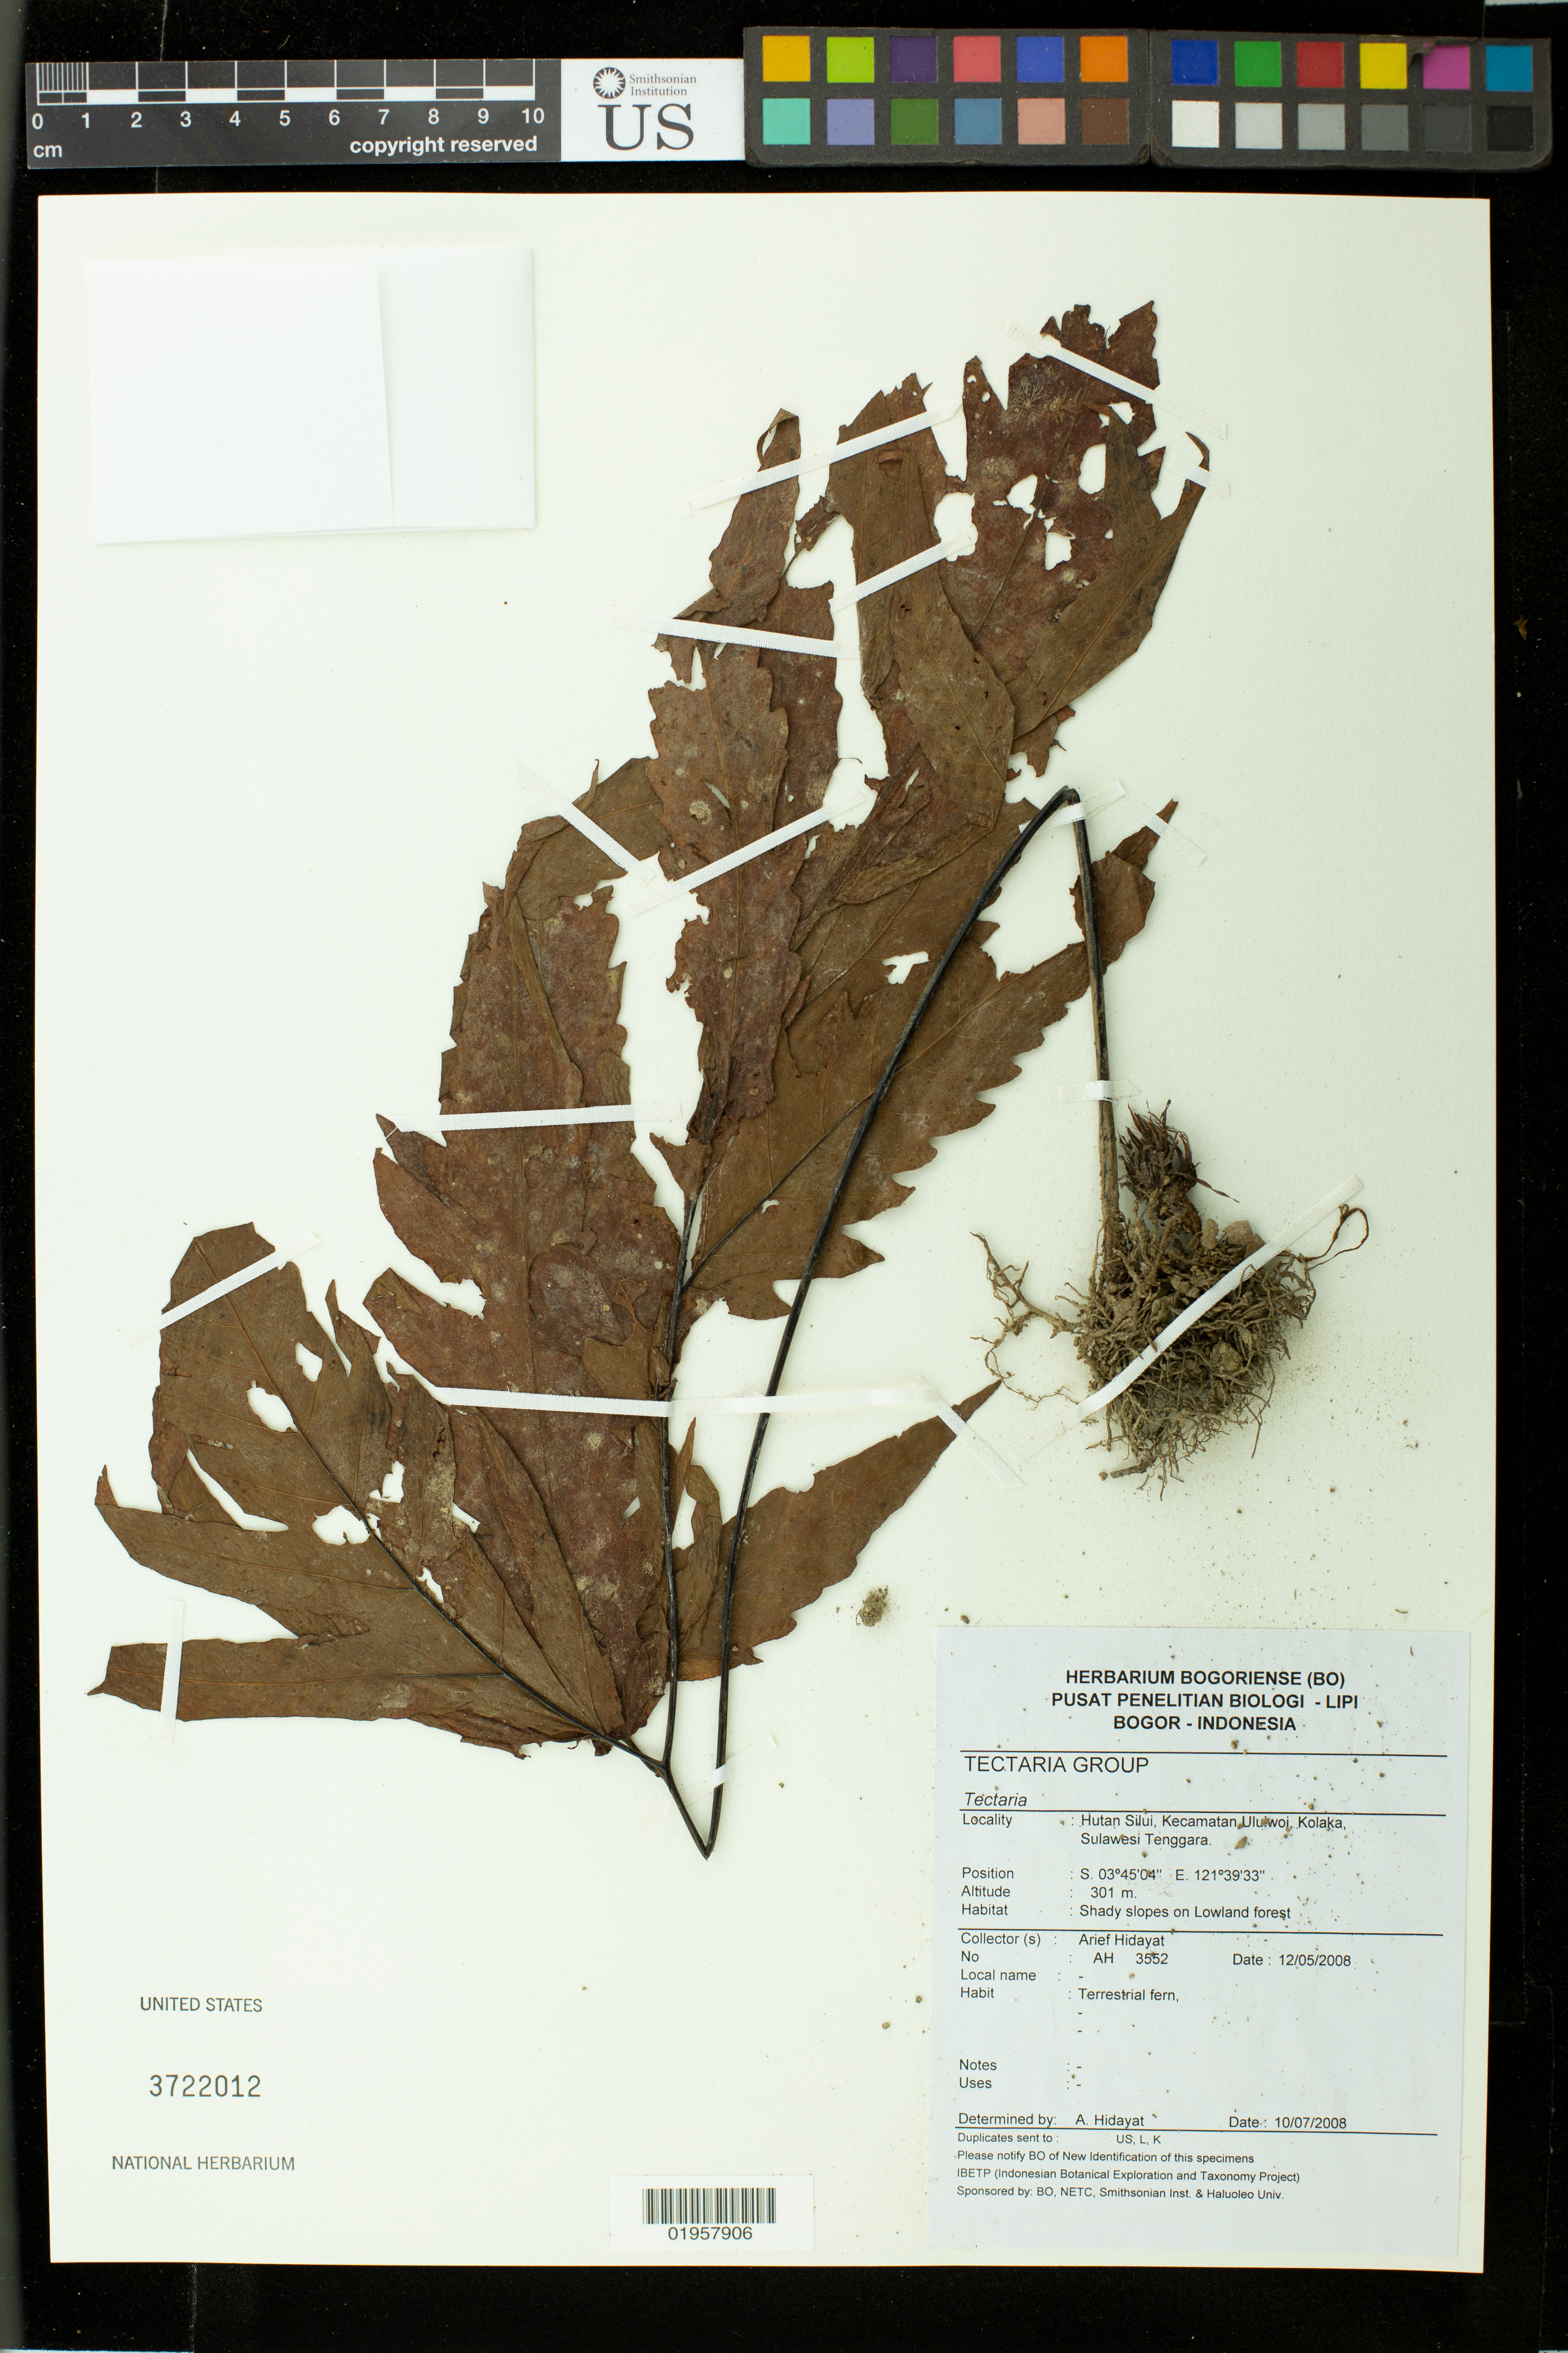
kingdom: Plantae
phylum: Tracheophyta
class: Polypodiopsida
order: Polypodiales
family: Tectariaceae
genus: Tectaria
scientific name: Tectaria sp.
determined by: Hidayat, Arief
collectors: A. Hidayat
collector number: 3552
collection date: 2008-05-12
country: Indonesia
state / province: Sulawesi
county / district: Sulawesi Tenggara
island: Sulawesi Island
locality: Sulawesi Tenggara [Southeast Sulawesi]. Hutan Silui, Kecamatan Uluiwoi, Kolaka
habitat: Shady slopes on lowland forest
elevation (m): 301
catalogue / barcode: US 3722012